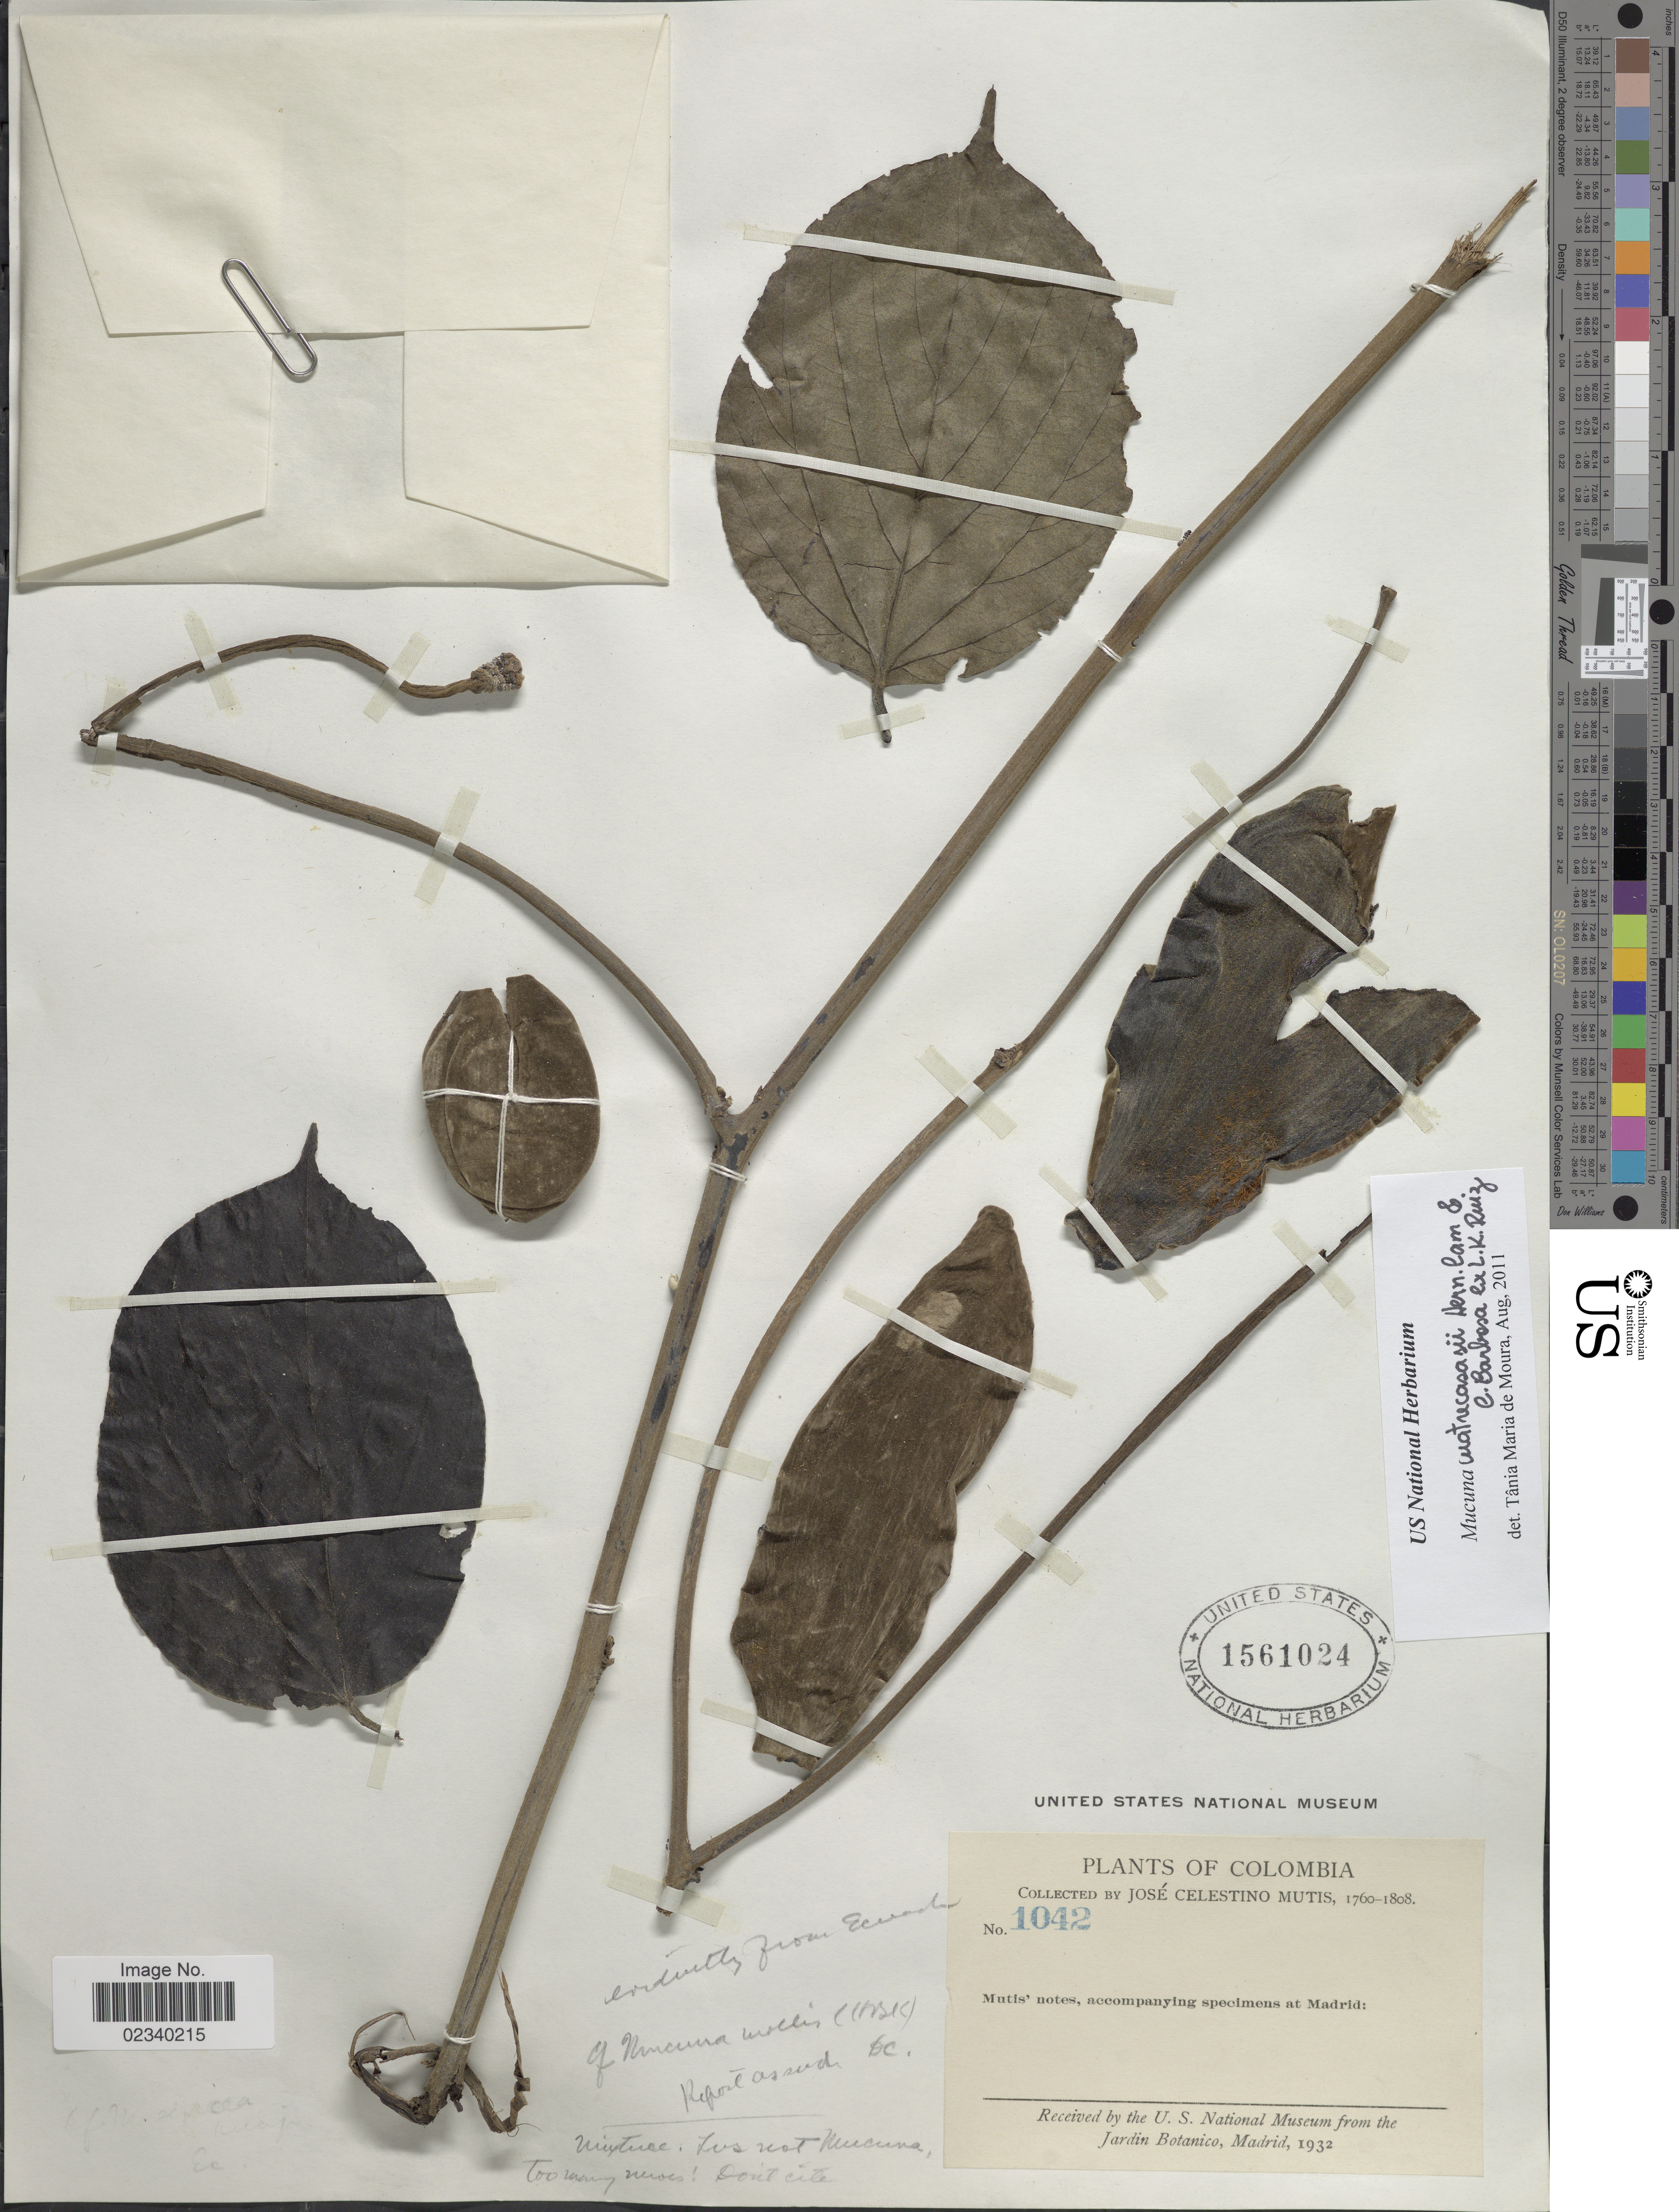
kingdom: Plantae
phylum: Tracheophyta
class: Magnoliopsida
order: Fabales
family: Fabaceae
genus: Mucuna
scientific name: Mucuna cuatrecasasii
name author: Hern. Cam. & C. Barbosa ex L.K. Ruiz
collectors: J. C. B. Mutis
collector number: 1042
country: Colombia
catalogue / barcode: US 1561024